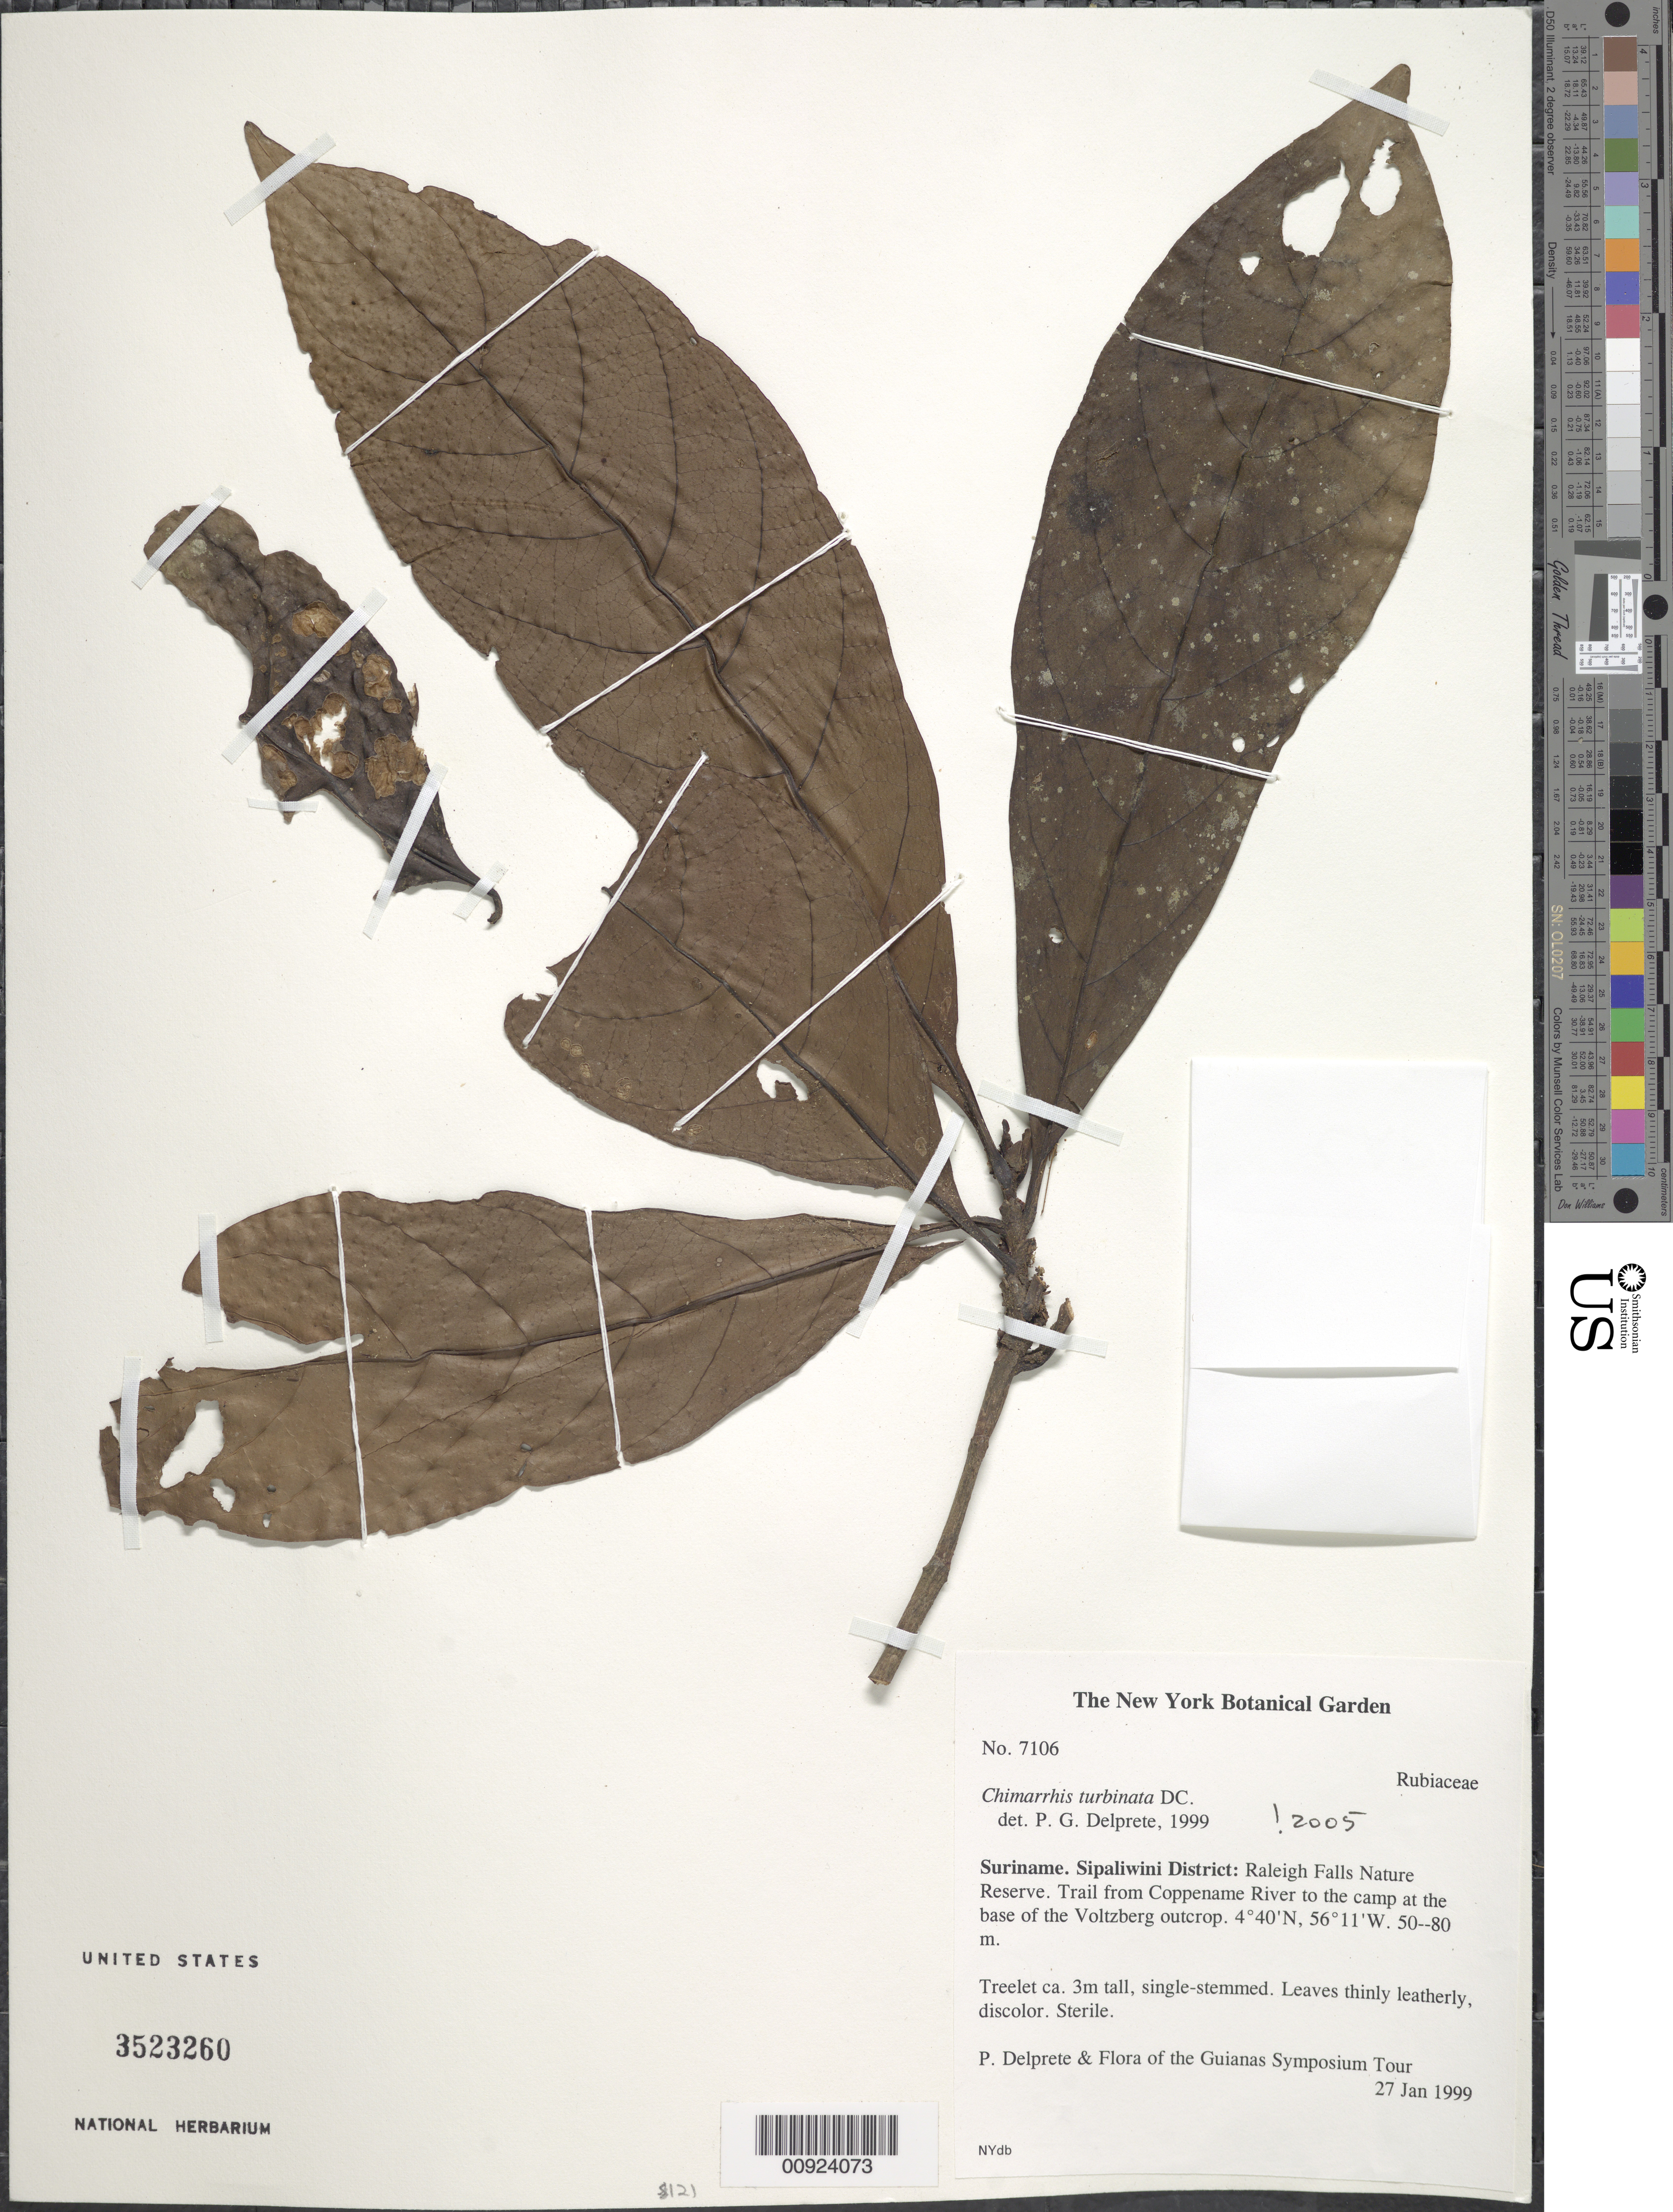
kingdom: Plantae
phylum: Tracheophyta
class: Magnoliopsida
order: Gentianales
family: Rubiaceae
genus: Chimarrhis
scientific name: Chimarrhis turbinata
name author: DC.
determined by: Delprete, P. G., Herb. de Guyane Cay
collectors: P. G. Delprete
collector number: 7106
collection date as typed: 27-Jan-99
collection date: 1999-01-27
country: Suriname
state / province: Sipaliwini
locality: Raleigh Falls Nature Reserve. Trail from Coppename River to the camp at the base of the Voltzberg outcrop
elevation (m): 50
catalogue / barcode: US 3523260